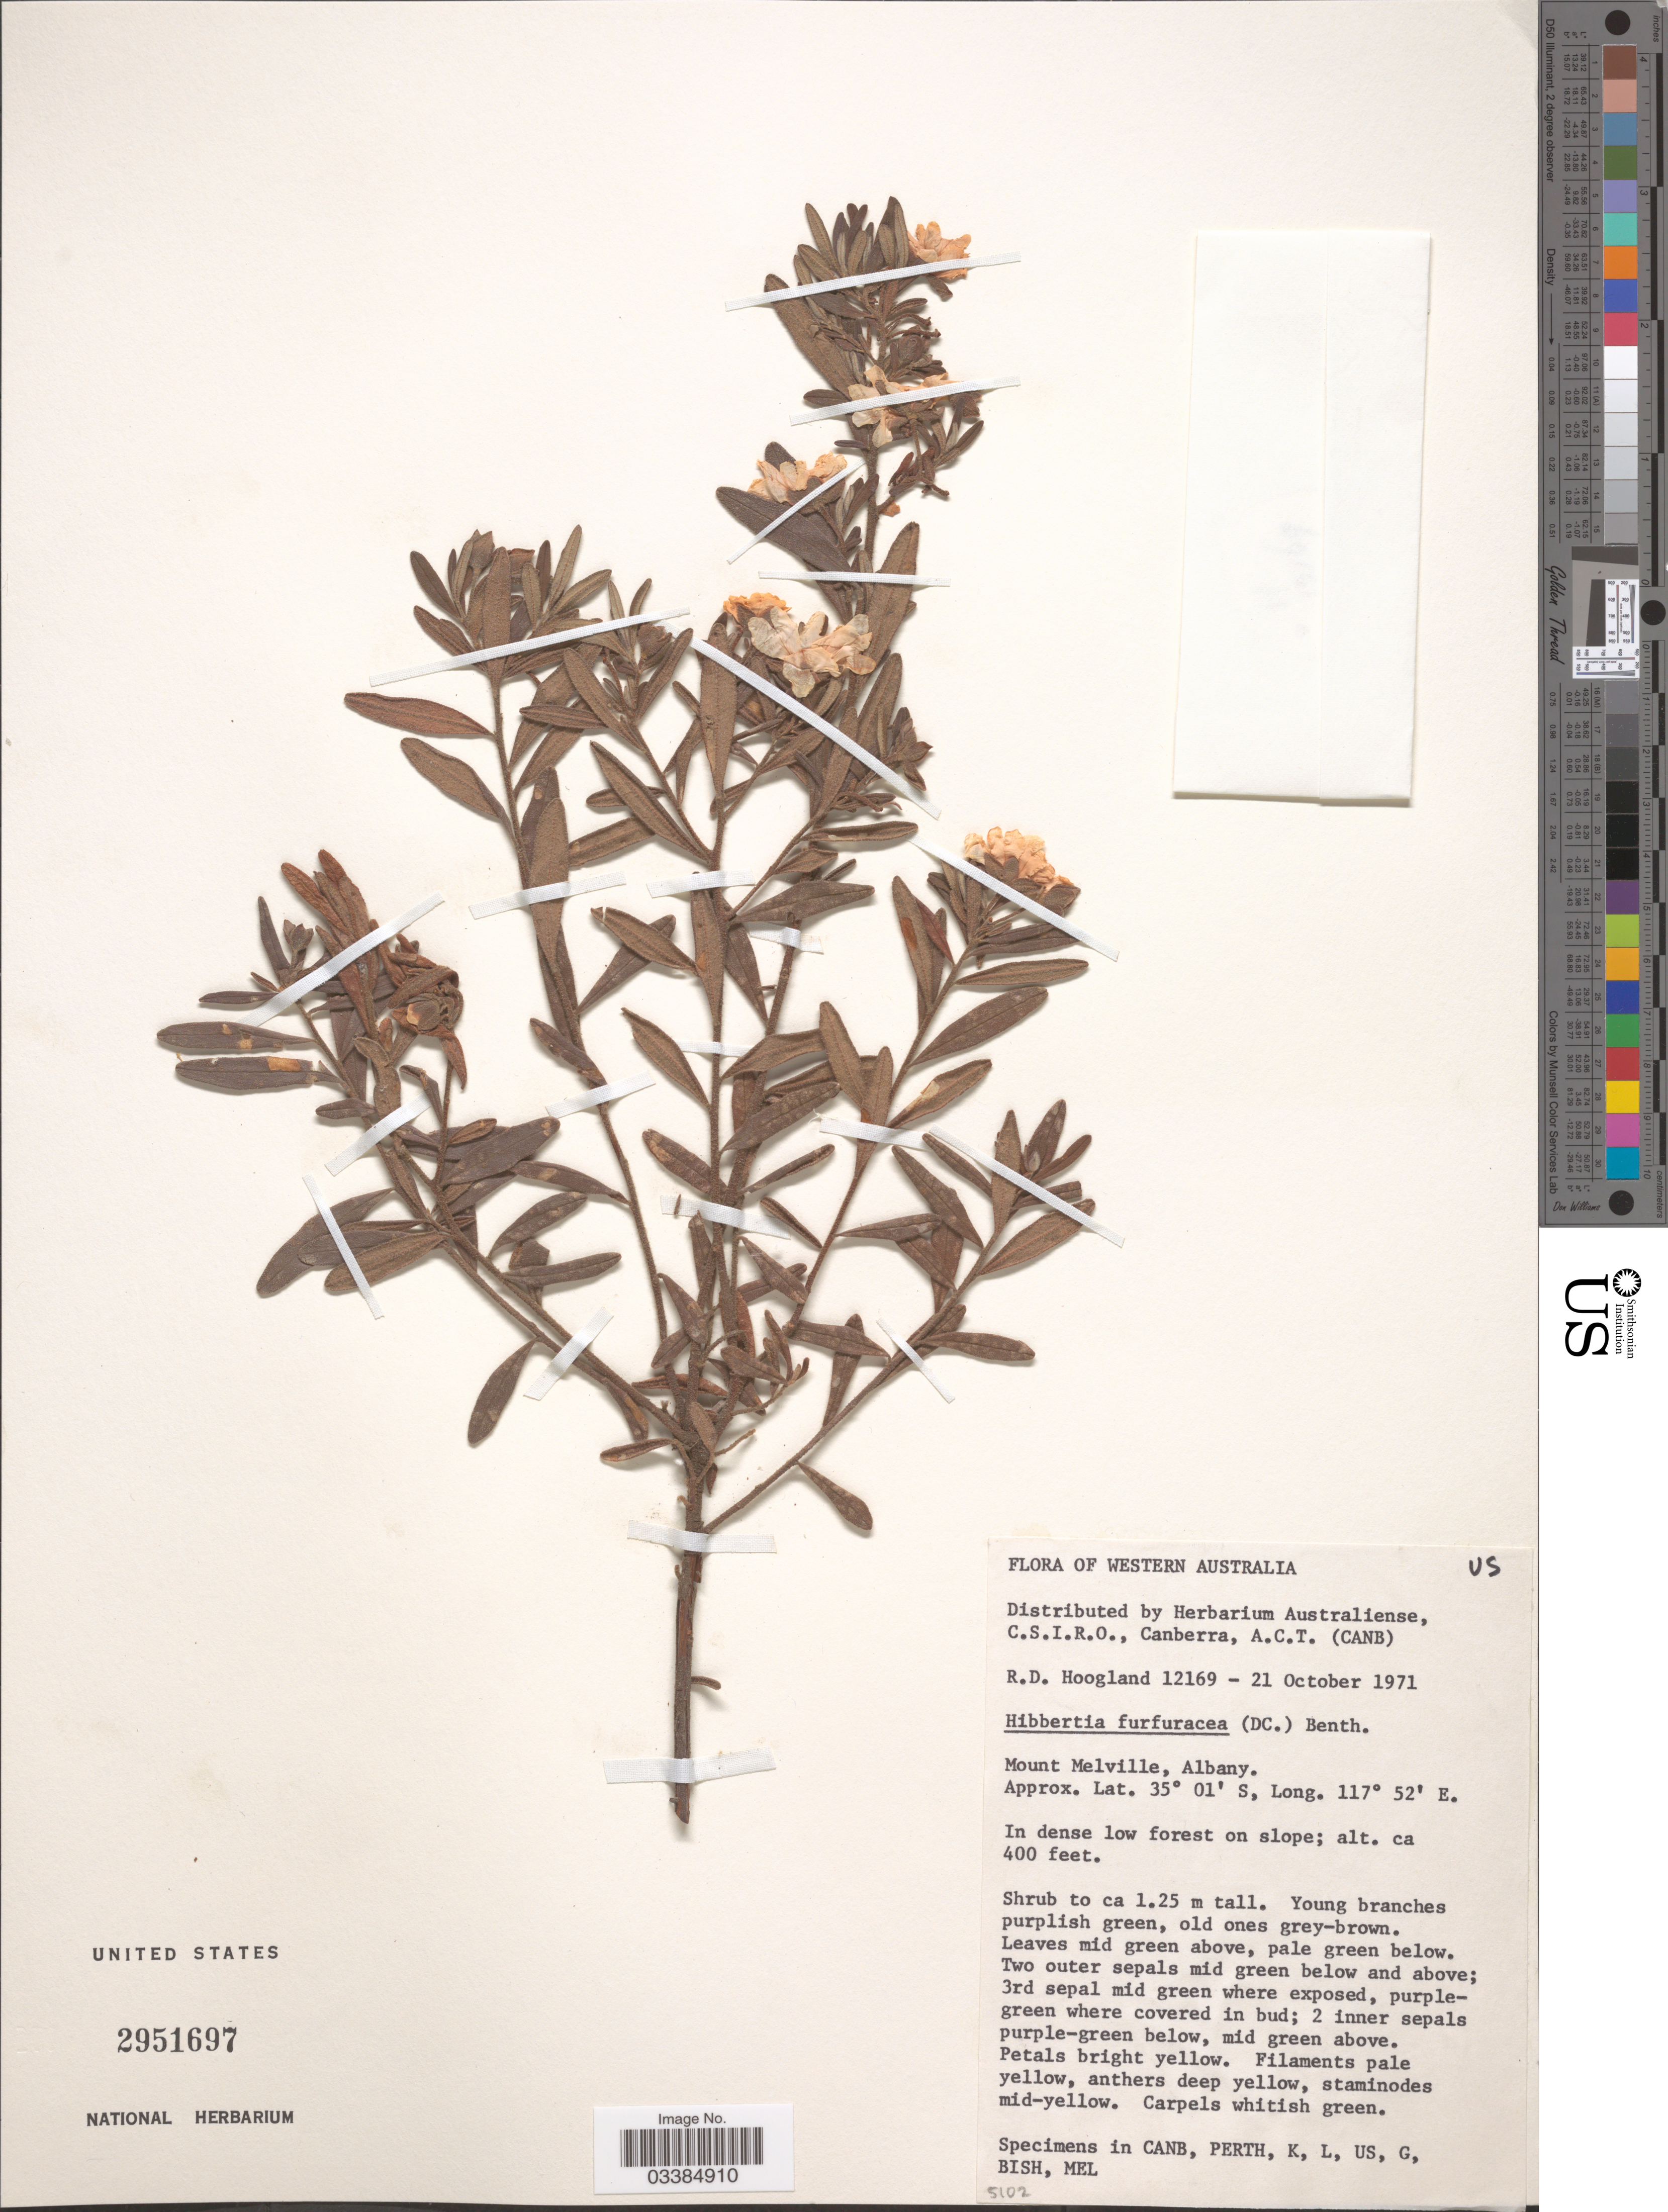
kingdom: Plantae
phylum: Tracheophyta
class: Magnoliopsida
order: Dilleniales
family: Dilleniaceae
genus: Hibbertia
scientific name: Hibbertia furfuracea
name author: Benth.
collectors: R. D. Hoogland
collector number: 12169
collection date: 1971-10-21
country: Australia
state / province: Western Australia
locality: Mount Melville, Albany.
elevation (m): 122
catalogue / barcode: US 2951697